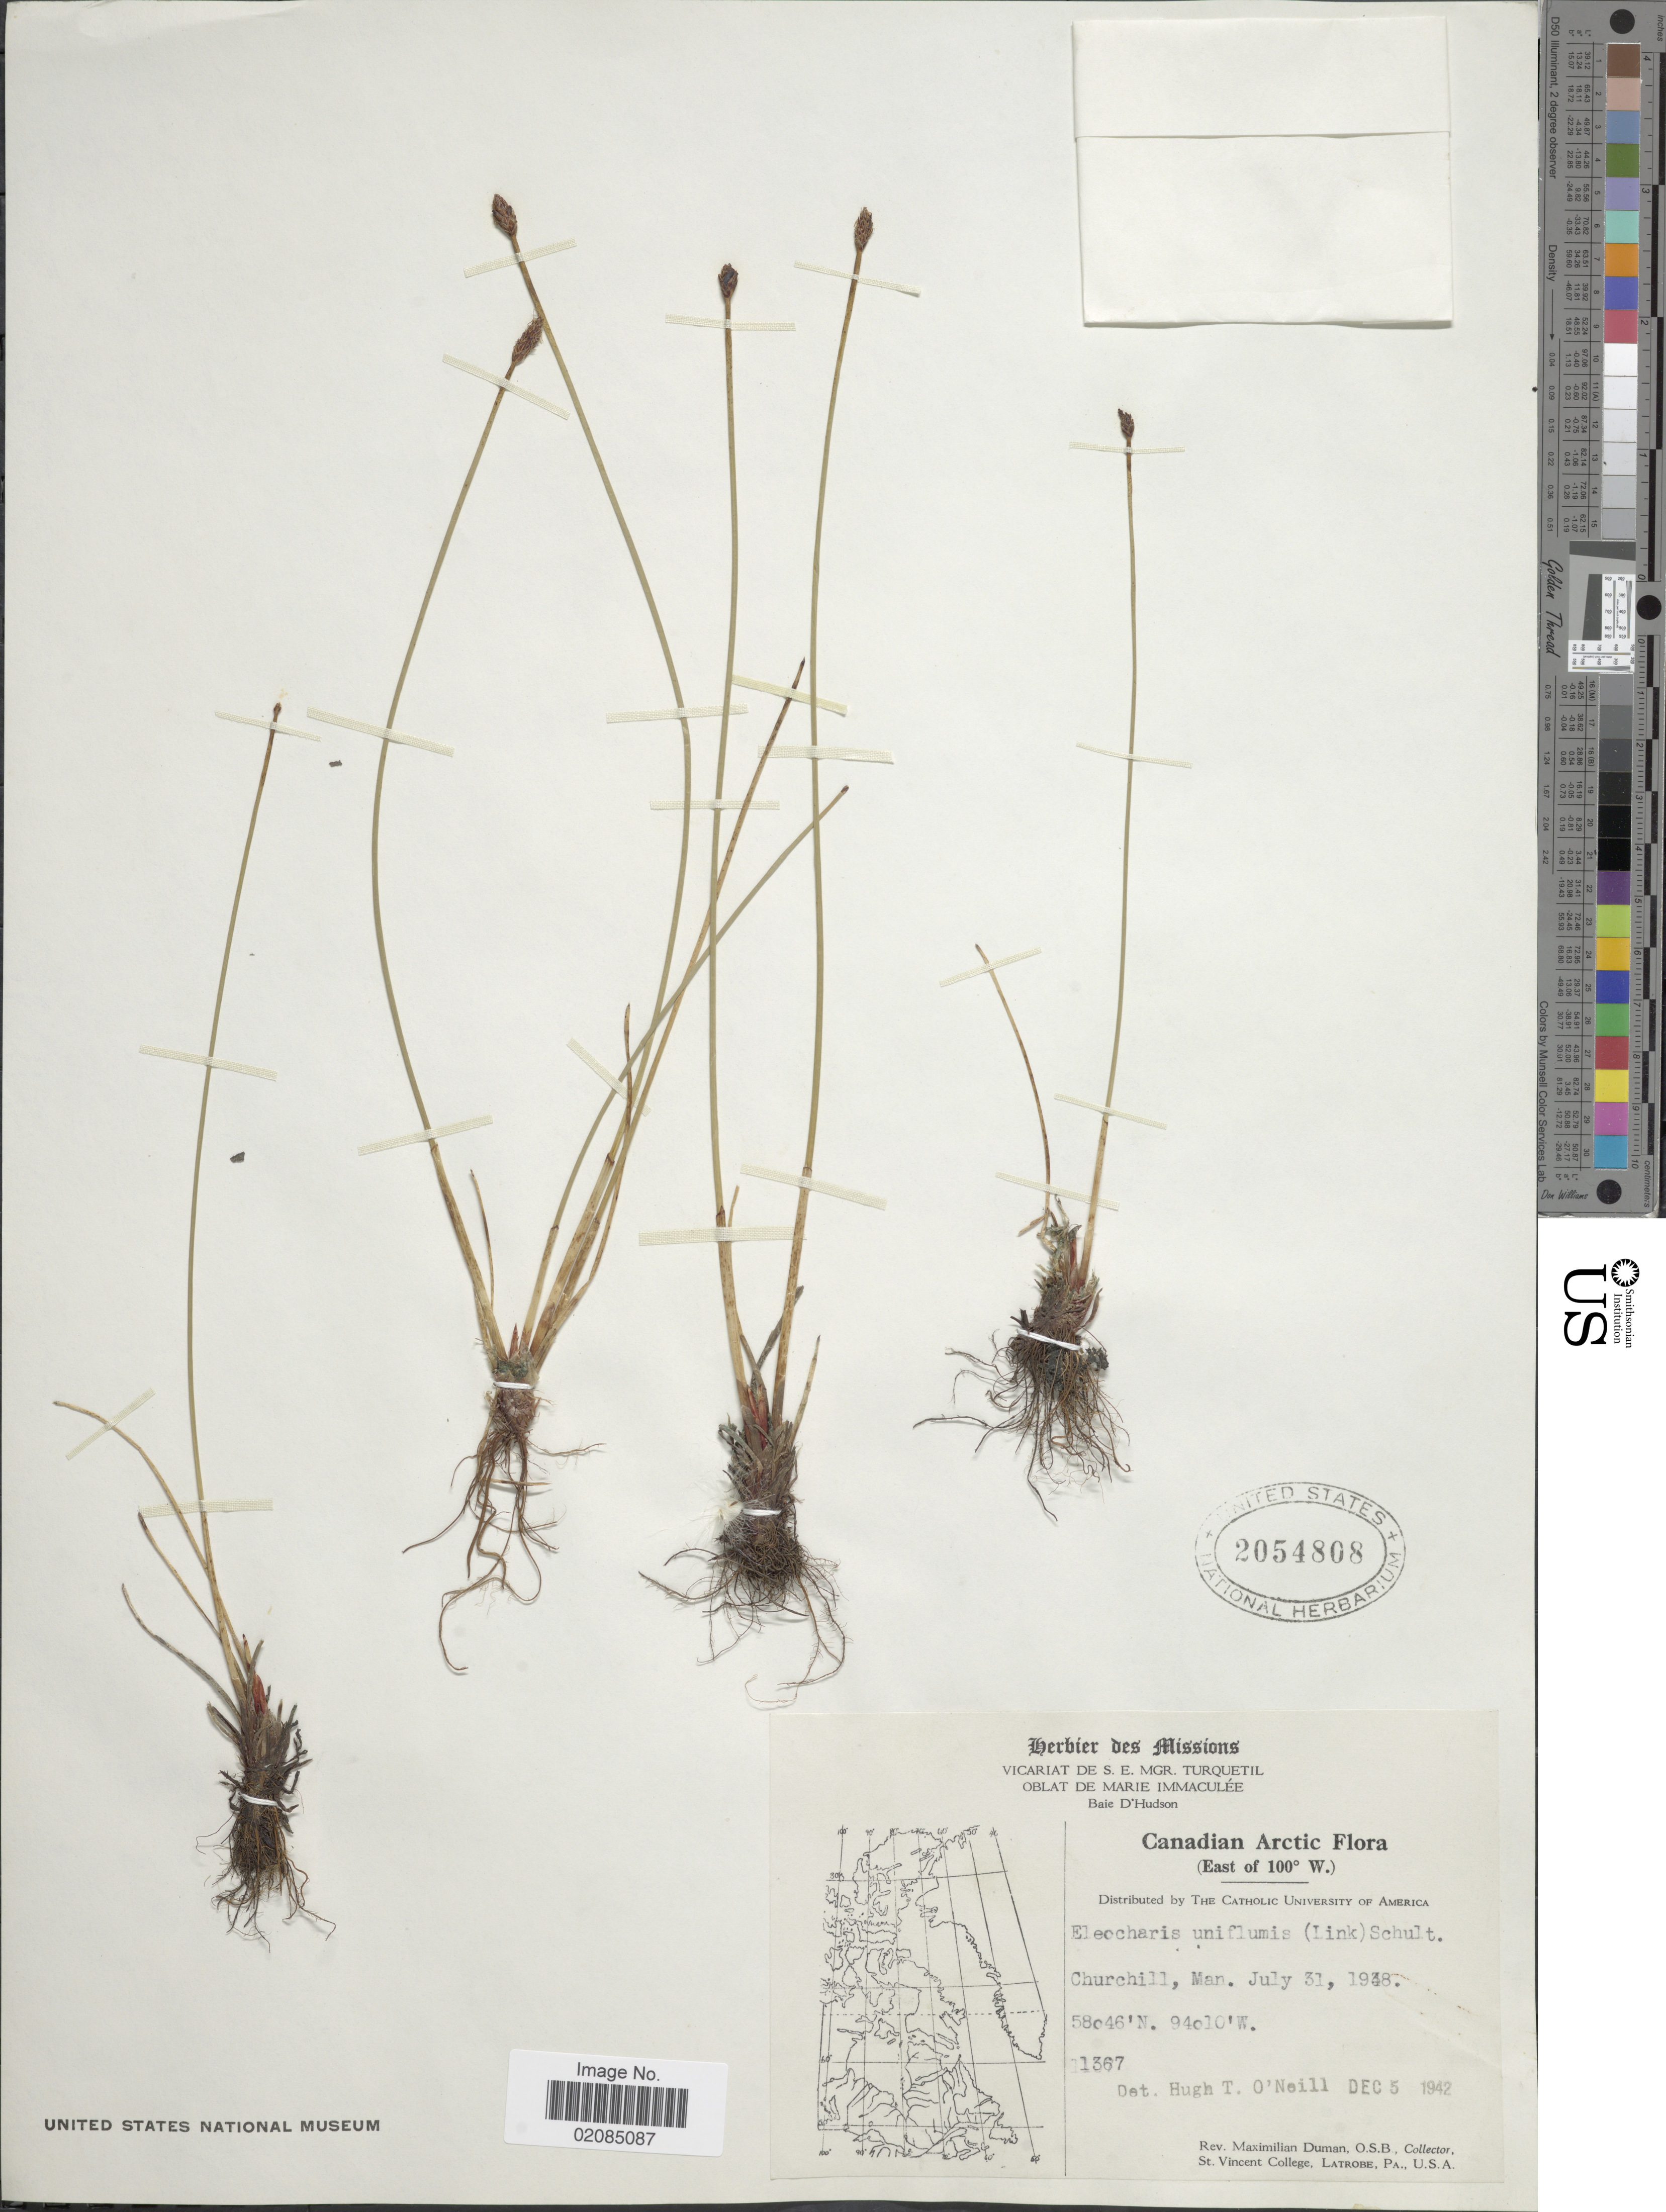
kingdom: Plantae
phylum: Tracheophyta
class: Liliopsida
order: Poales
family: Cyperaceae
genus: Eleocharis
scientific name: Eleocharis uniglumis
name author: (Link) Schult.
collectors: M. Duman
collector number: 1367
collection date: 1948-07-31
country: Canada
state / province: Manitoba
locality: Arctic (East of 100 degrees W.), Churchill, Man.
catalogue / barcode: US 2054808